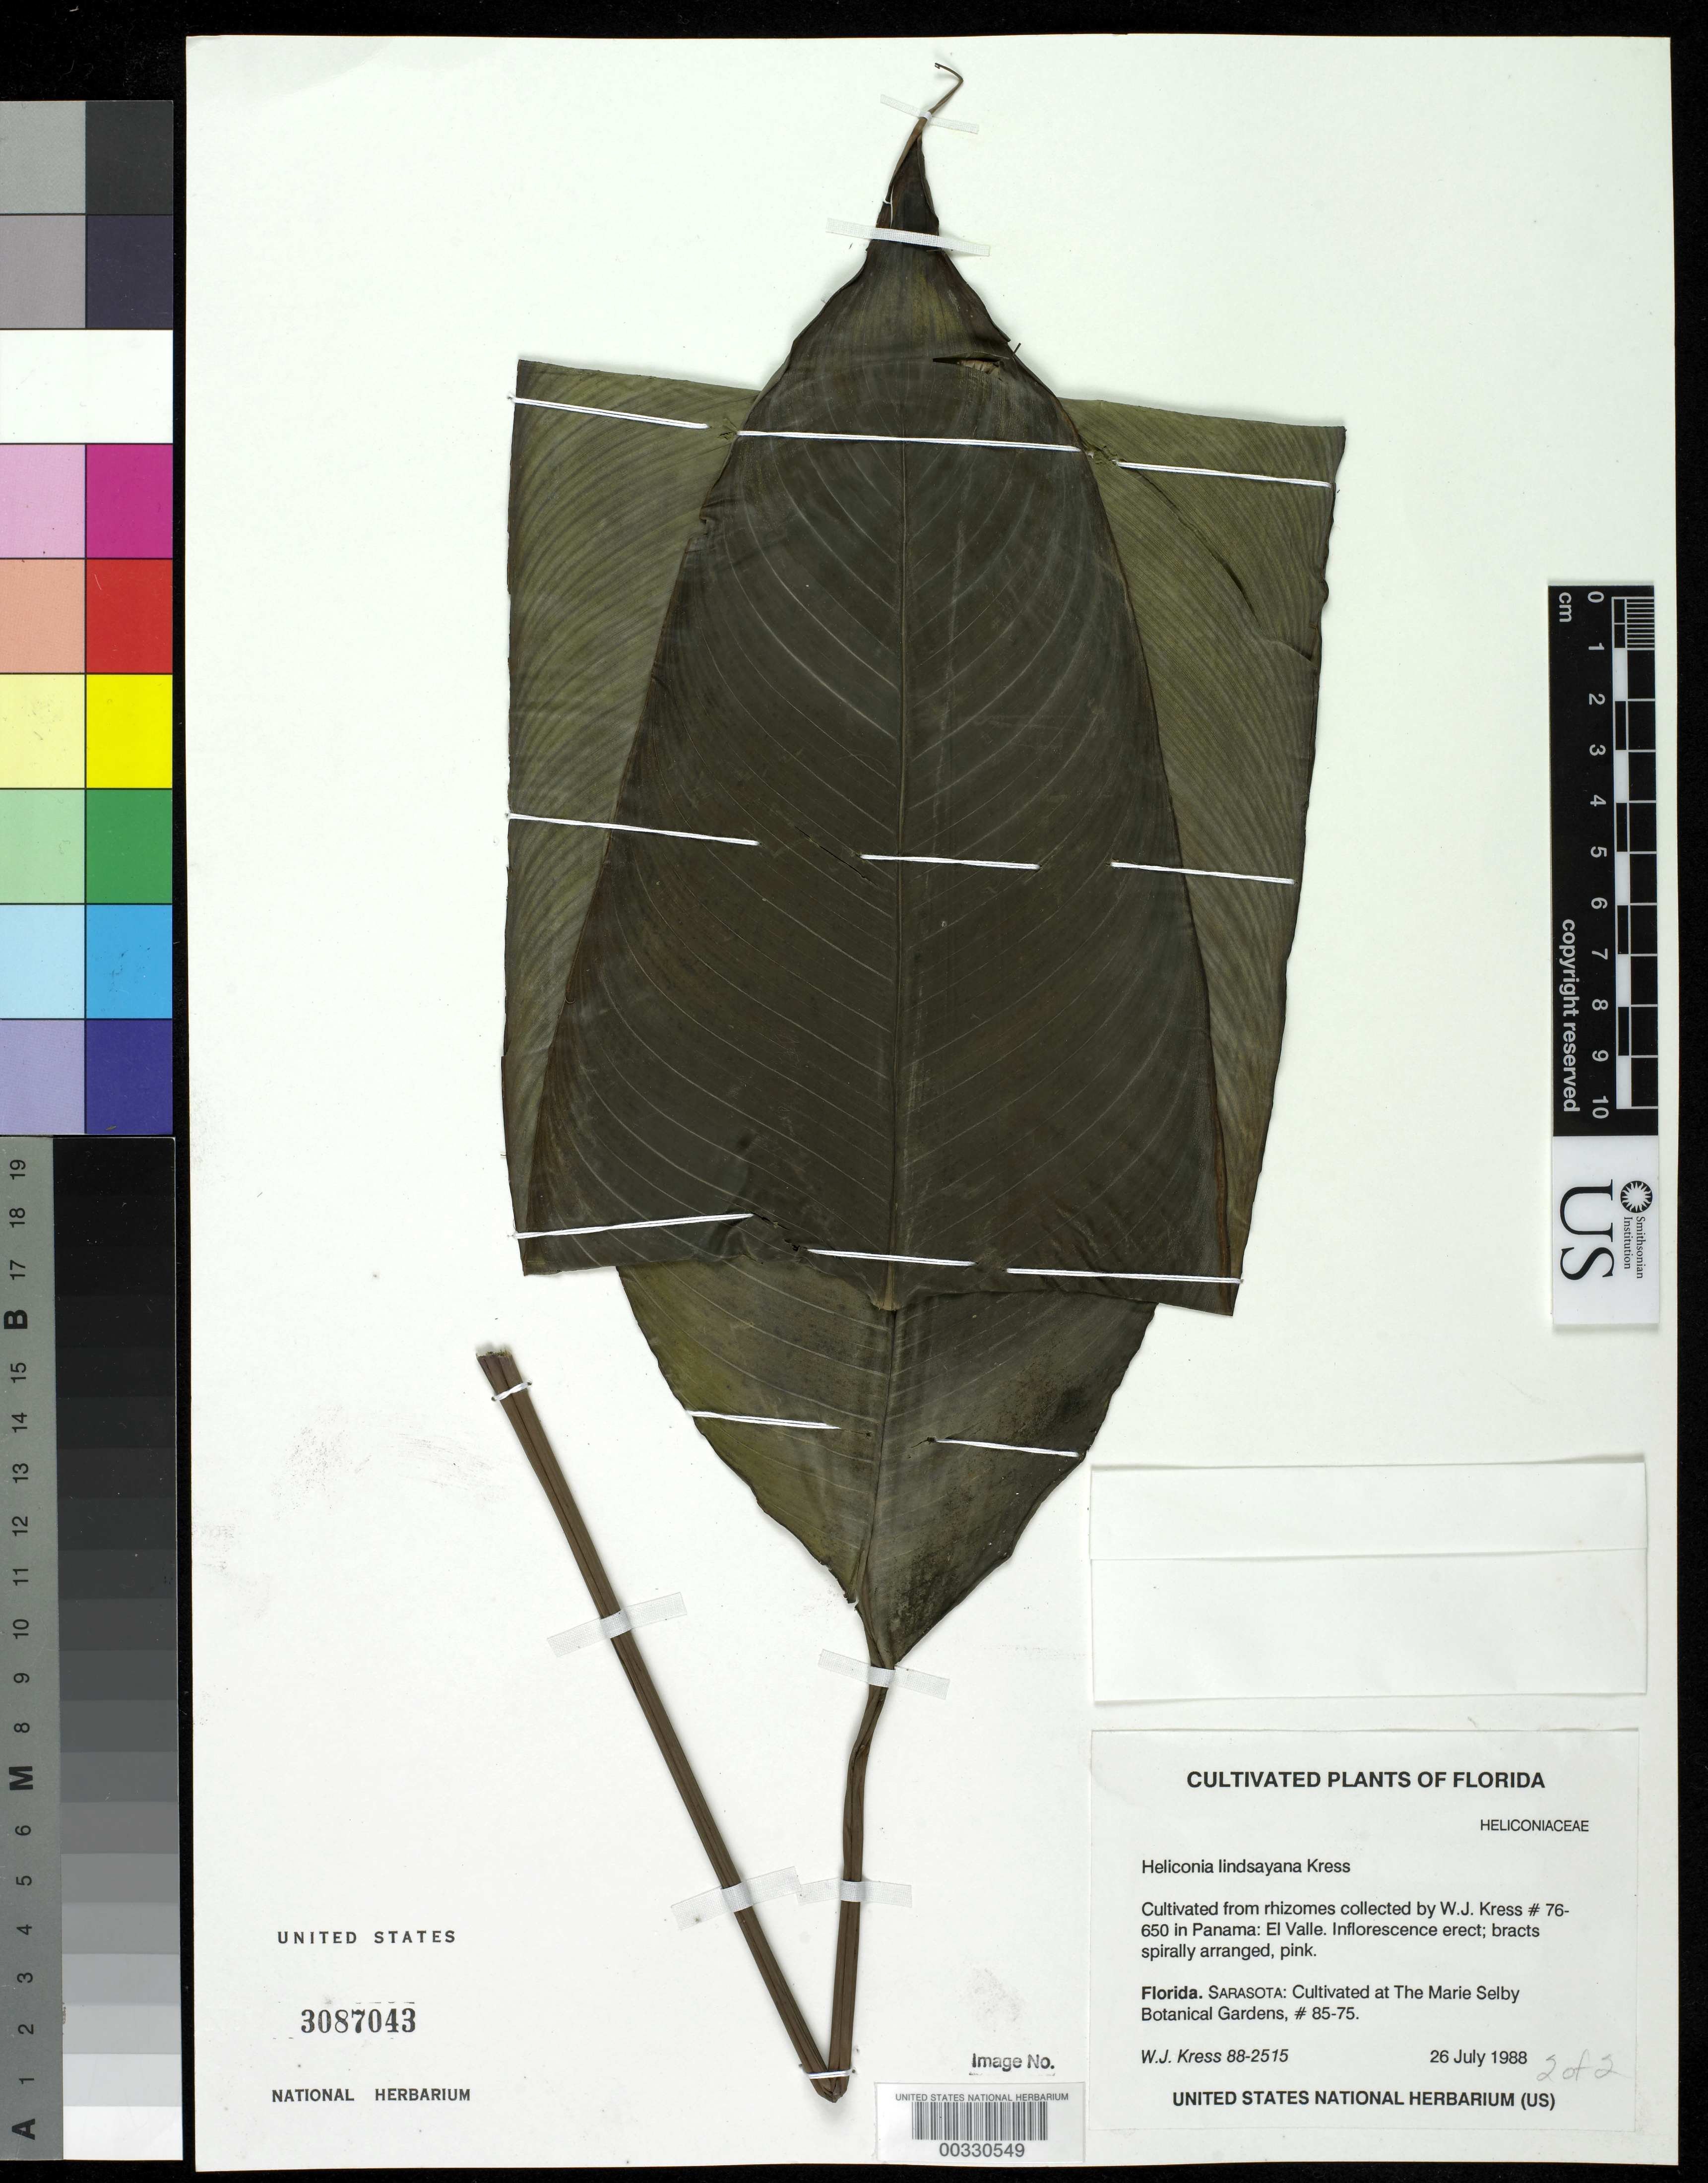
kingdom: Plantae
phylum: Tracheophyta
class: Liliopsida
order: Zingiberales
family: Heliconiaceae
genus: Heliconia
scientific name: Heliconia lindsayana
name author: W.J. Kress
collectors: W. J. Kress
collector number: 88-2515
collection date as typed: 26 Jul 1988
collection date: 1988-07-26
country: Panama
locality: El Valle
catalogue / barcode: US 3087043